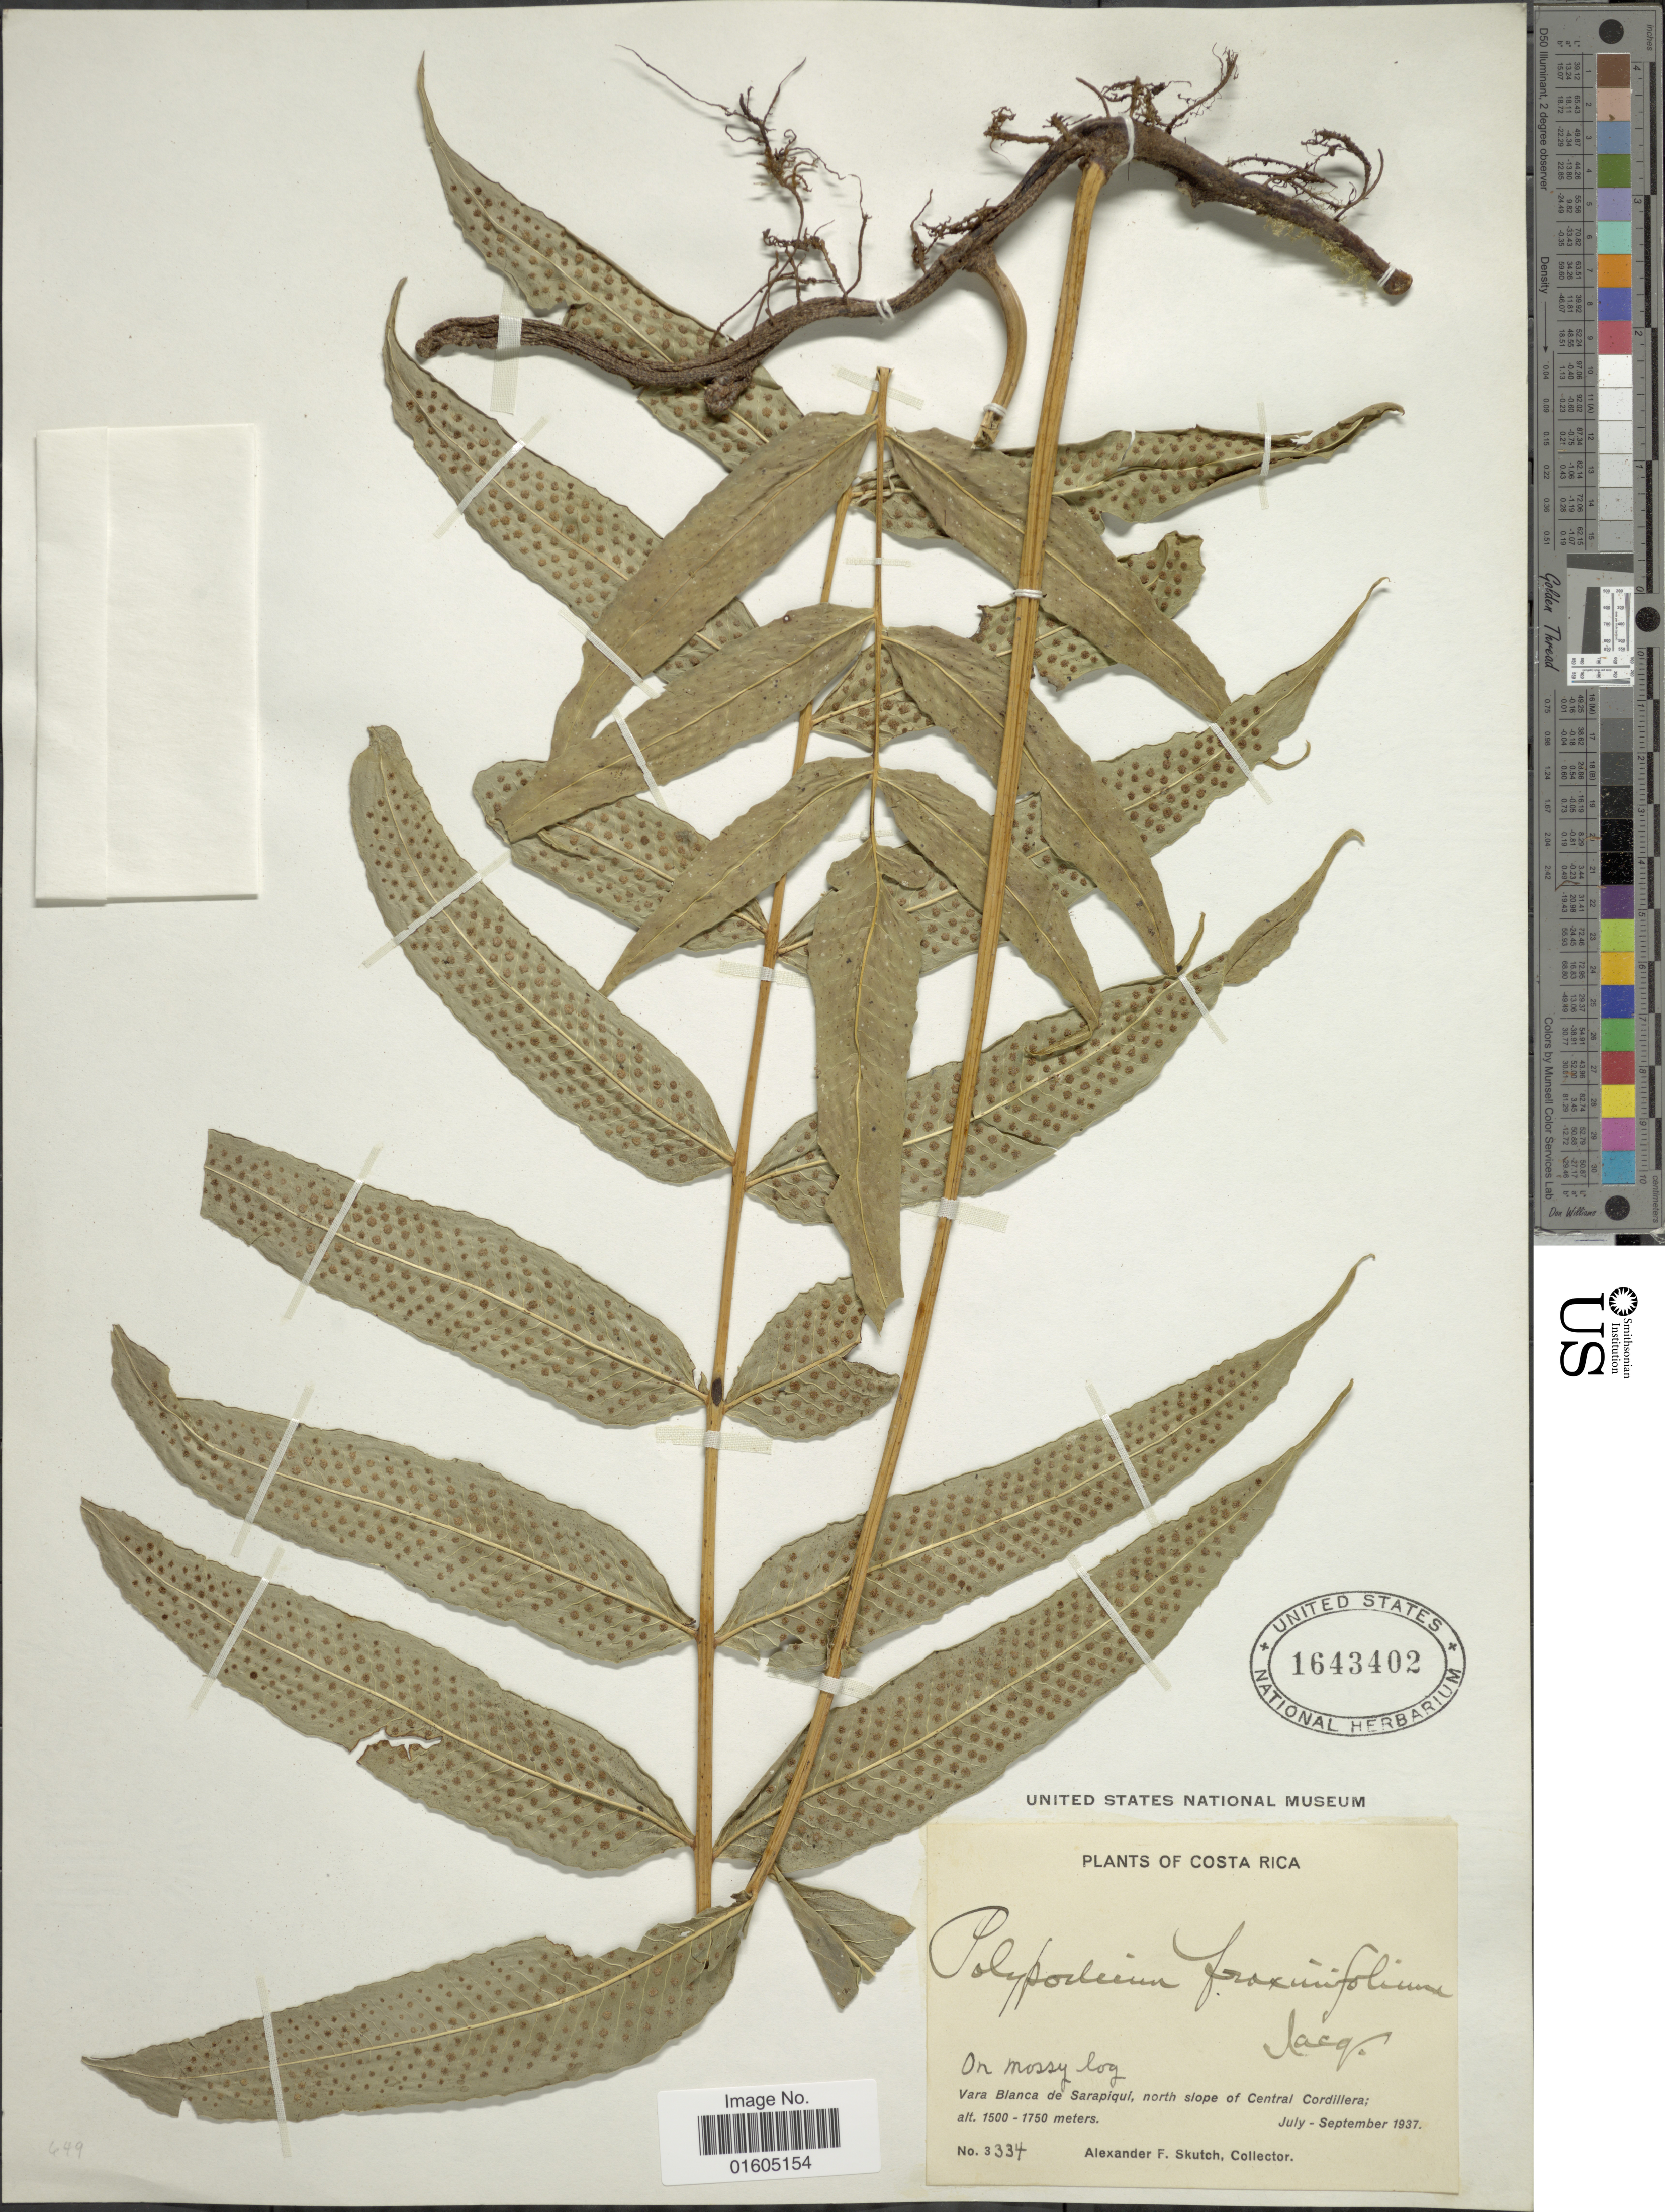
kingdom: Plantae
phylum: Tracheophyta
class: Polypodiopsida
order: Polypodiales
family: Polypodiaceae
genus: Serpocaulon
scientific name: Serpocaulon fraxinifolium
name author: (Jacq.) A.R. Sm.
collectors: A. F. Skutch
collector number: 3334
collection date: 1937-07/1937-09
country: Costa Rica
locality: Costa Rica. Vara Blanca de Sarapiqui, north slope of Central Cordillera.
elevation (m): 1500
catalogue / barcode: US 1643402